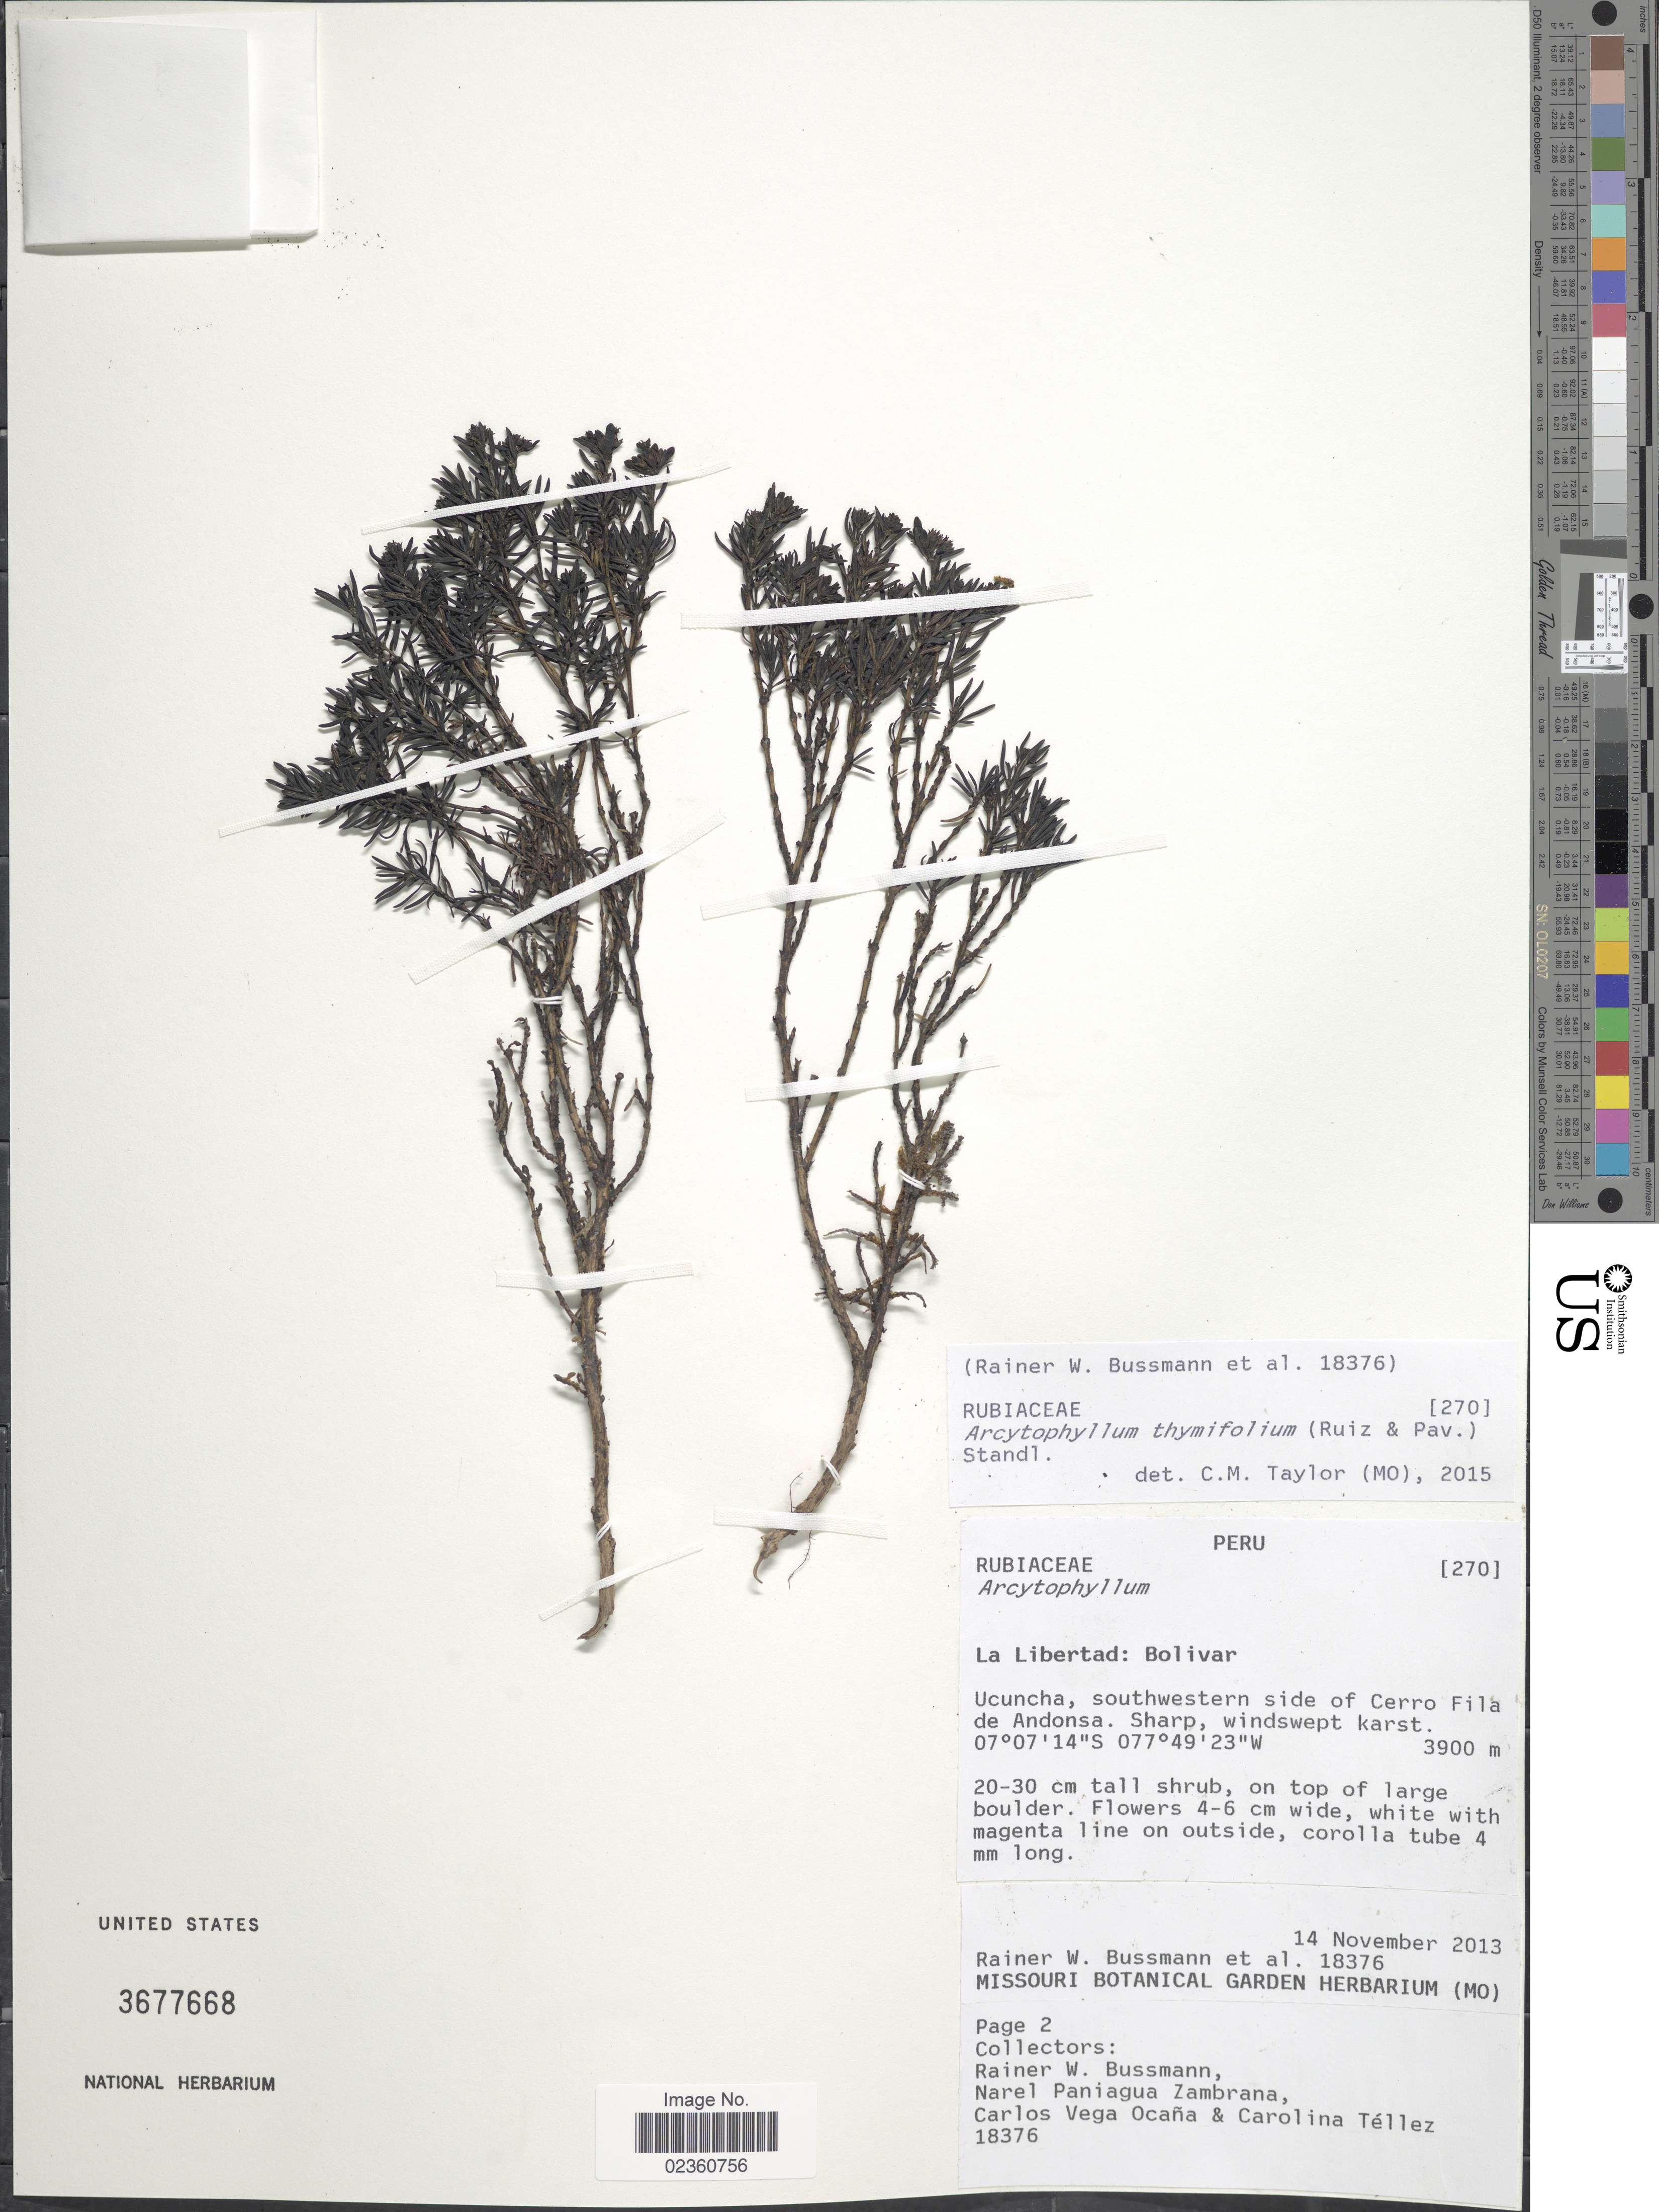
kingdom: Plantae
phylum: Tracheophyta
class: Magnoliopsida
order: Gentianales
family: Rubiaceae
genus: Arcytophyllum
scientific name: Arcytophyllum thymifolium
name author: (Ruiz & Pav.) Standl.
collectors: R. W. Bussmann, N. Paniagua Zambrana, C. Vega & C. Téllez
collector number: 18376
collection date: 2013-11-14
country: Peru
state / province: La Libertad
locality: Bolivar, Ucuncha, southwestern side of Cerro Fila de Andonsa. Sharp, windswept karst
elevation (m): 3900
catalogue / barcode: US 3677668